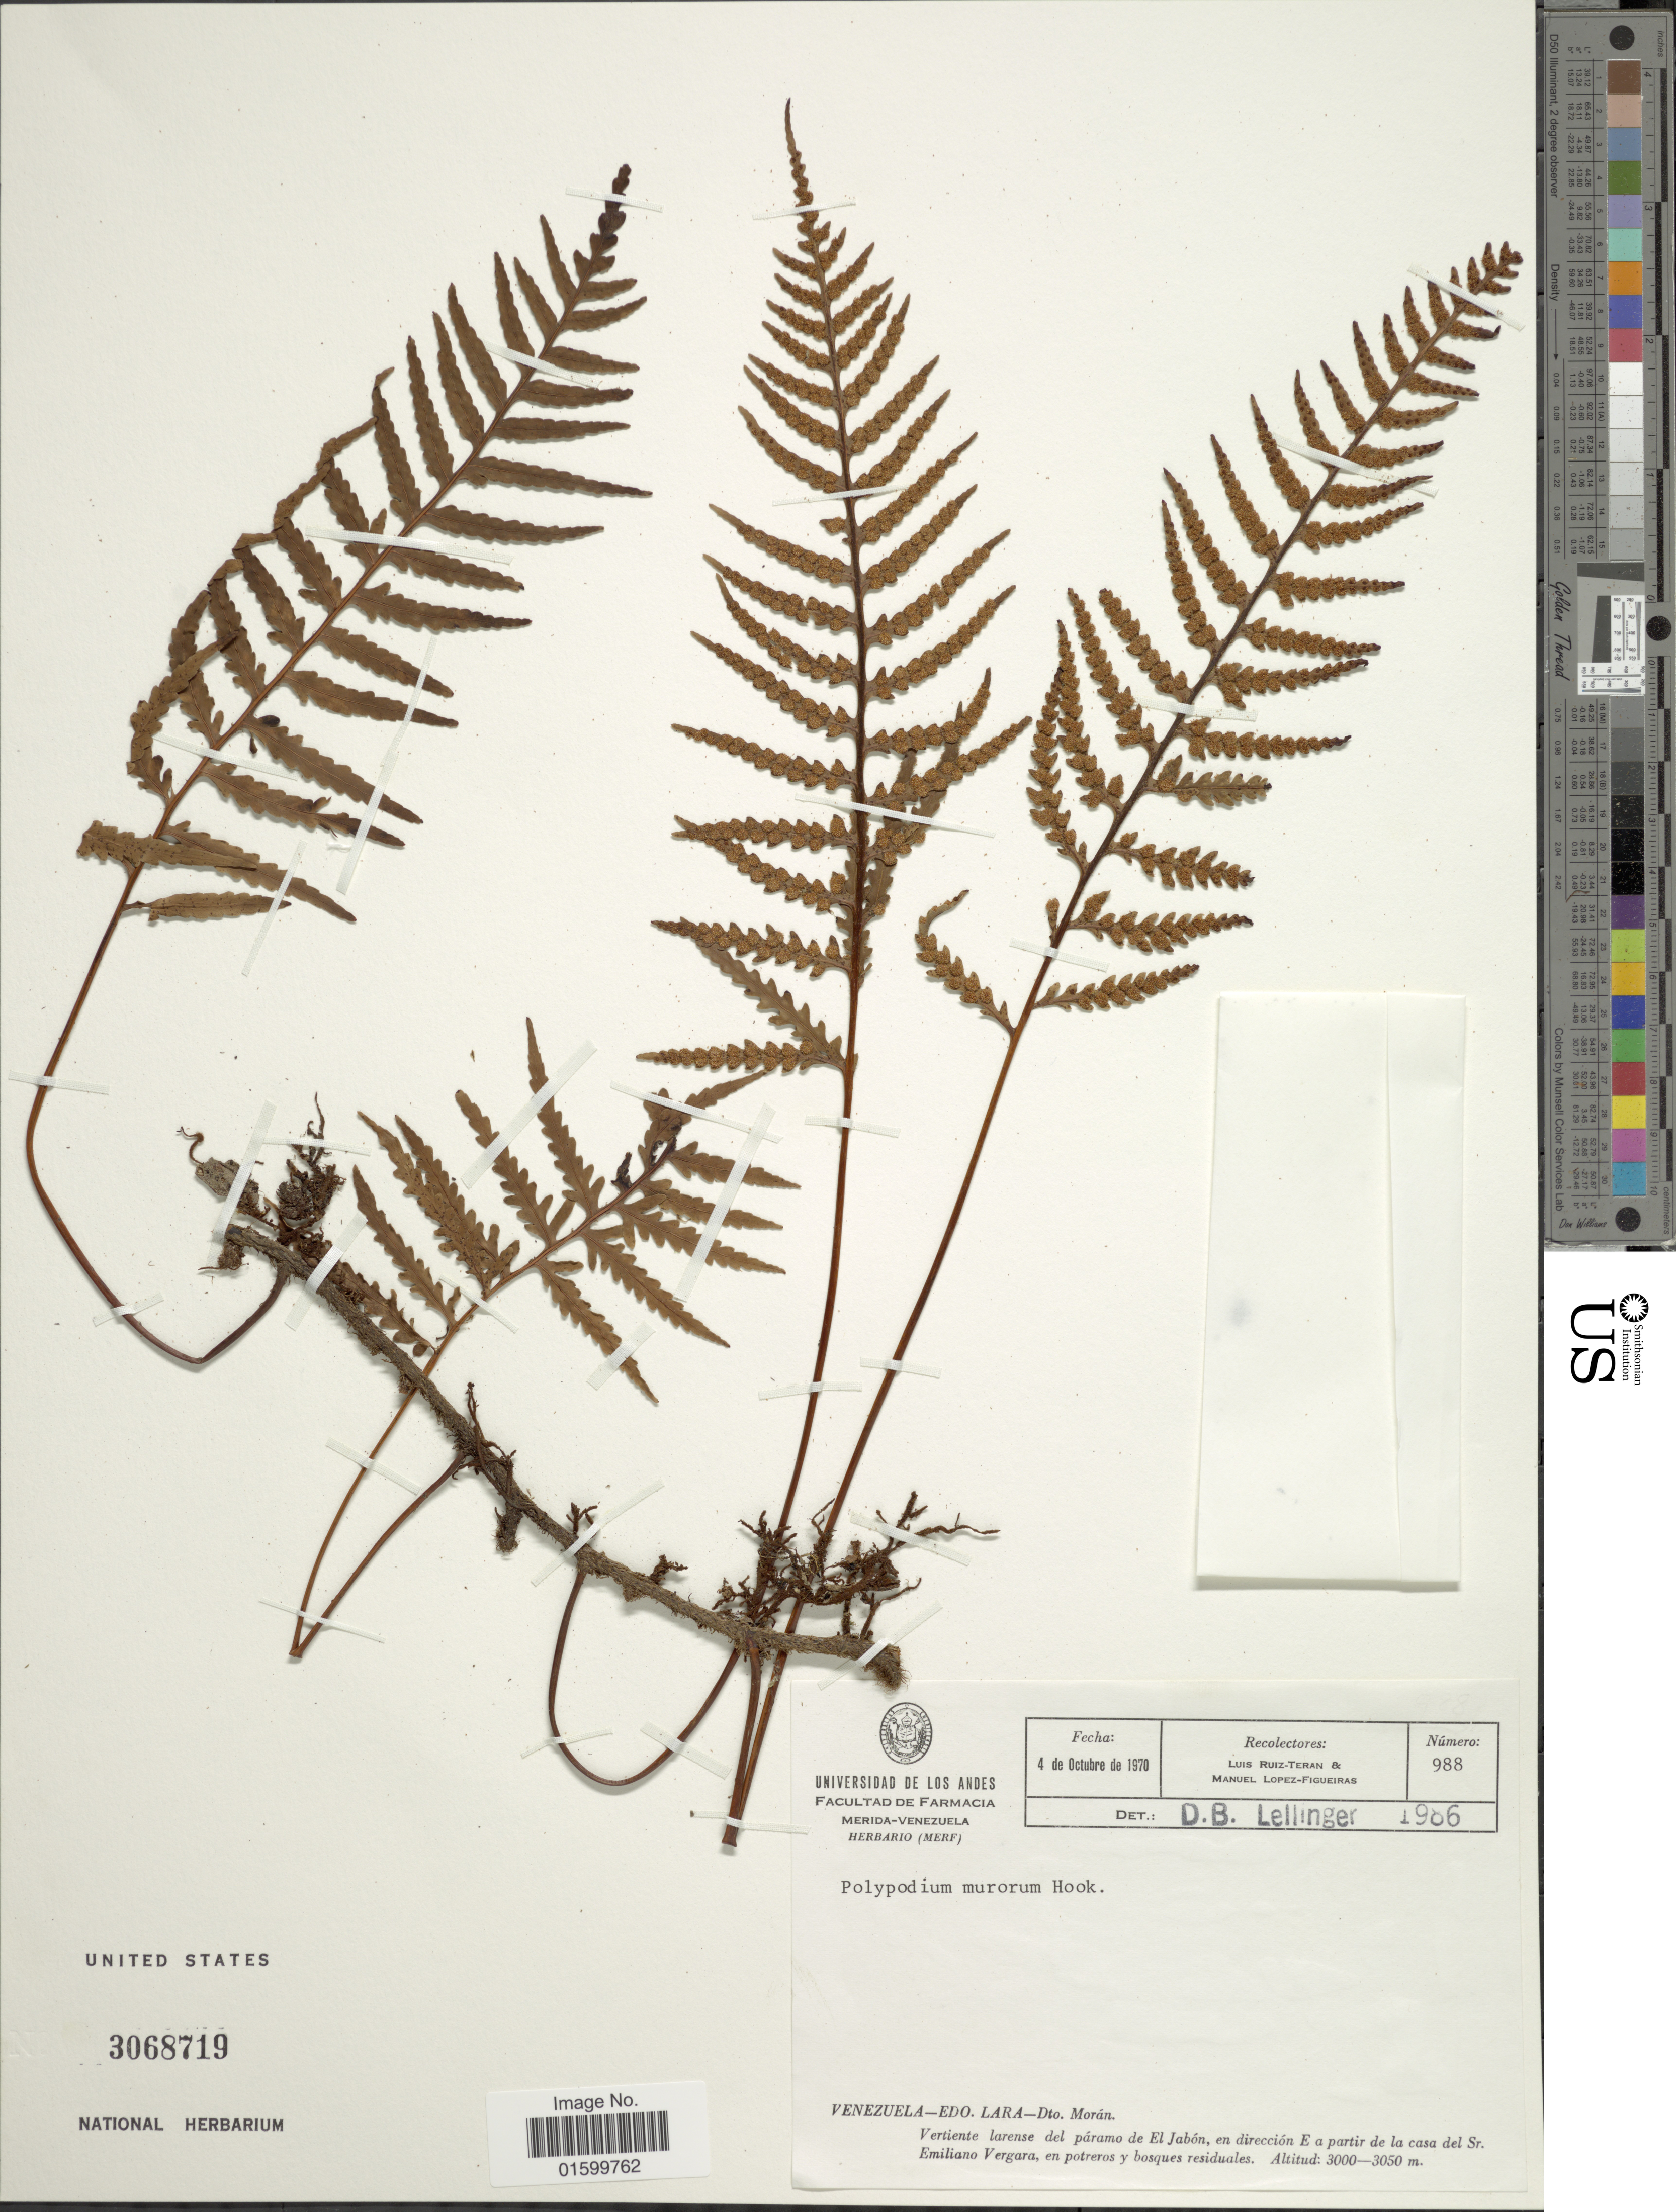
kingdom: Plantae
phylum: Tracheophyta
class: Polypodiopsida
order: Polypodiales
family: Polypodiaceae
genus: Pleopeltis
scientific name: Pleopeltis murorum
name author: (Hook.) A.R. Sm. & Tejero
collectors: L. Teran & M. Lopéz-F.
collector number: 988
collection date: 1970-10-04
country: Venezuela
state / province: Lara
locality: Edo. Lara, Dto. Moran, Vertiente larense del paramo de El Jabon, en dreccion E a partir de la casa del Sr. Emiliano Vergara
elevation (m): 3000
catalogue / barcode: US 3068719